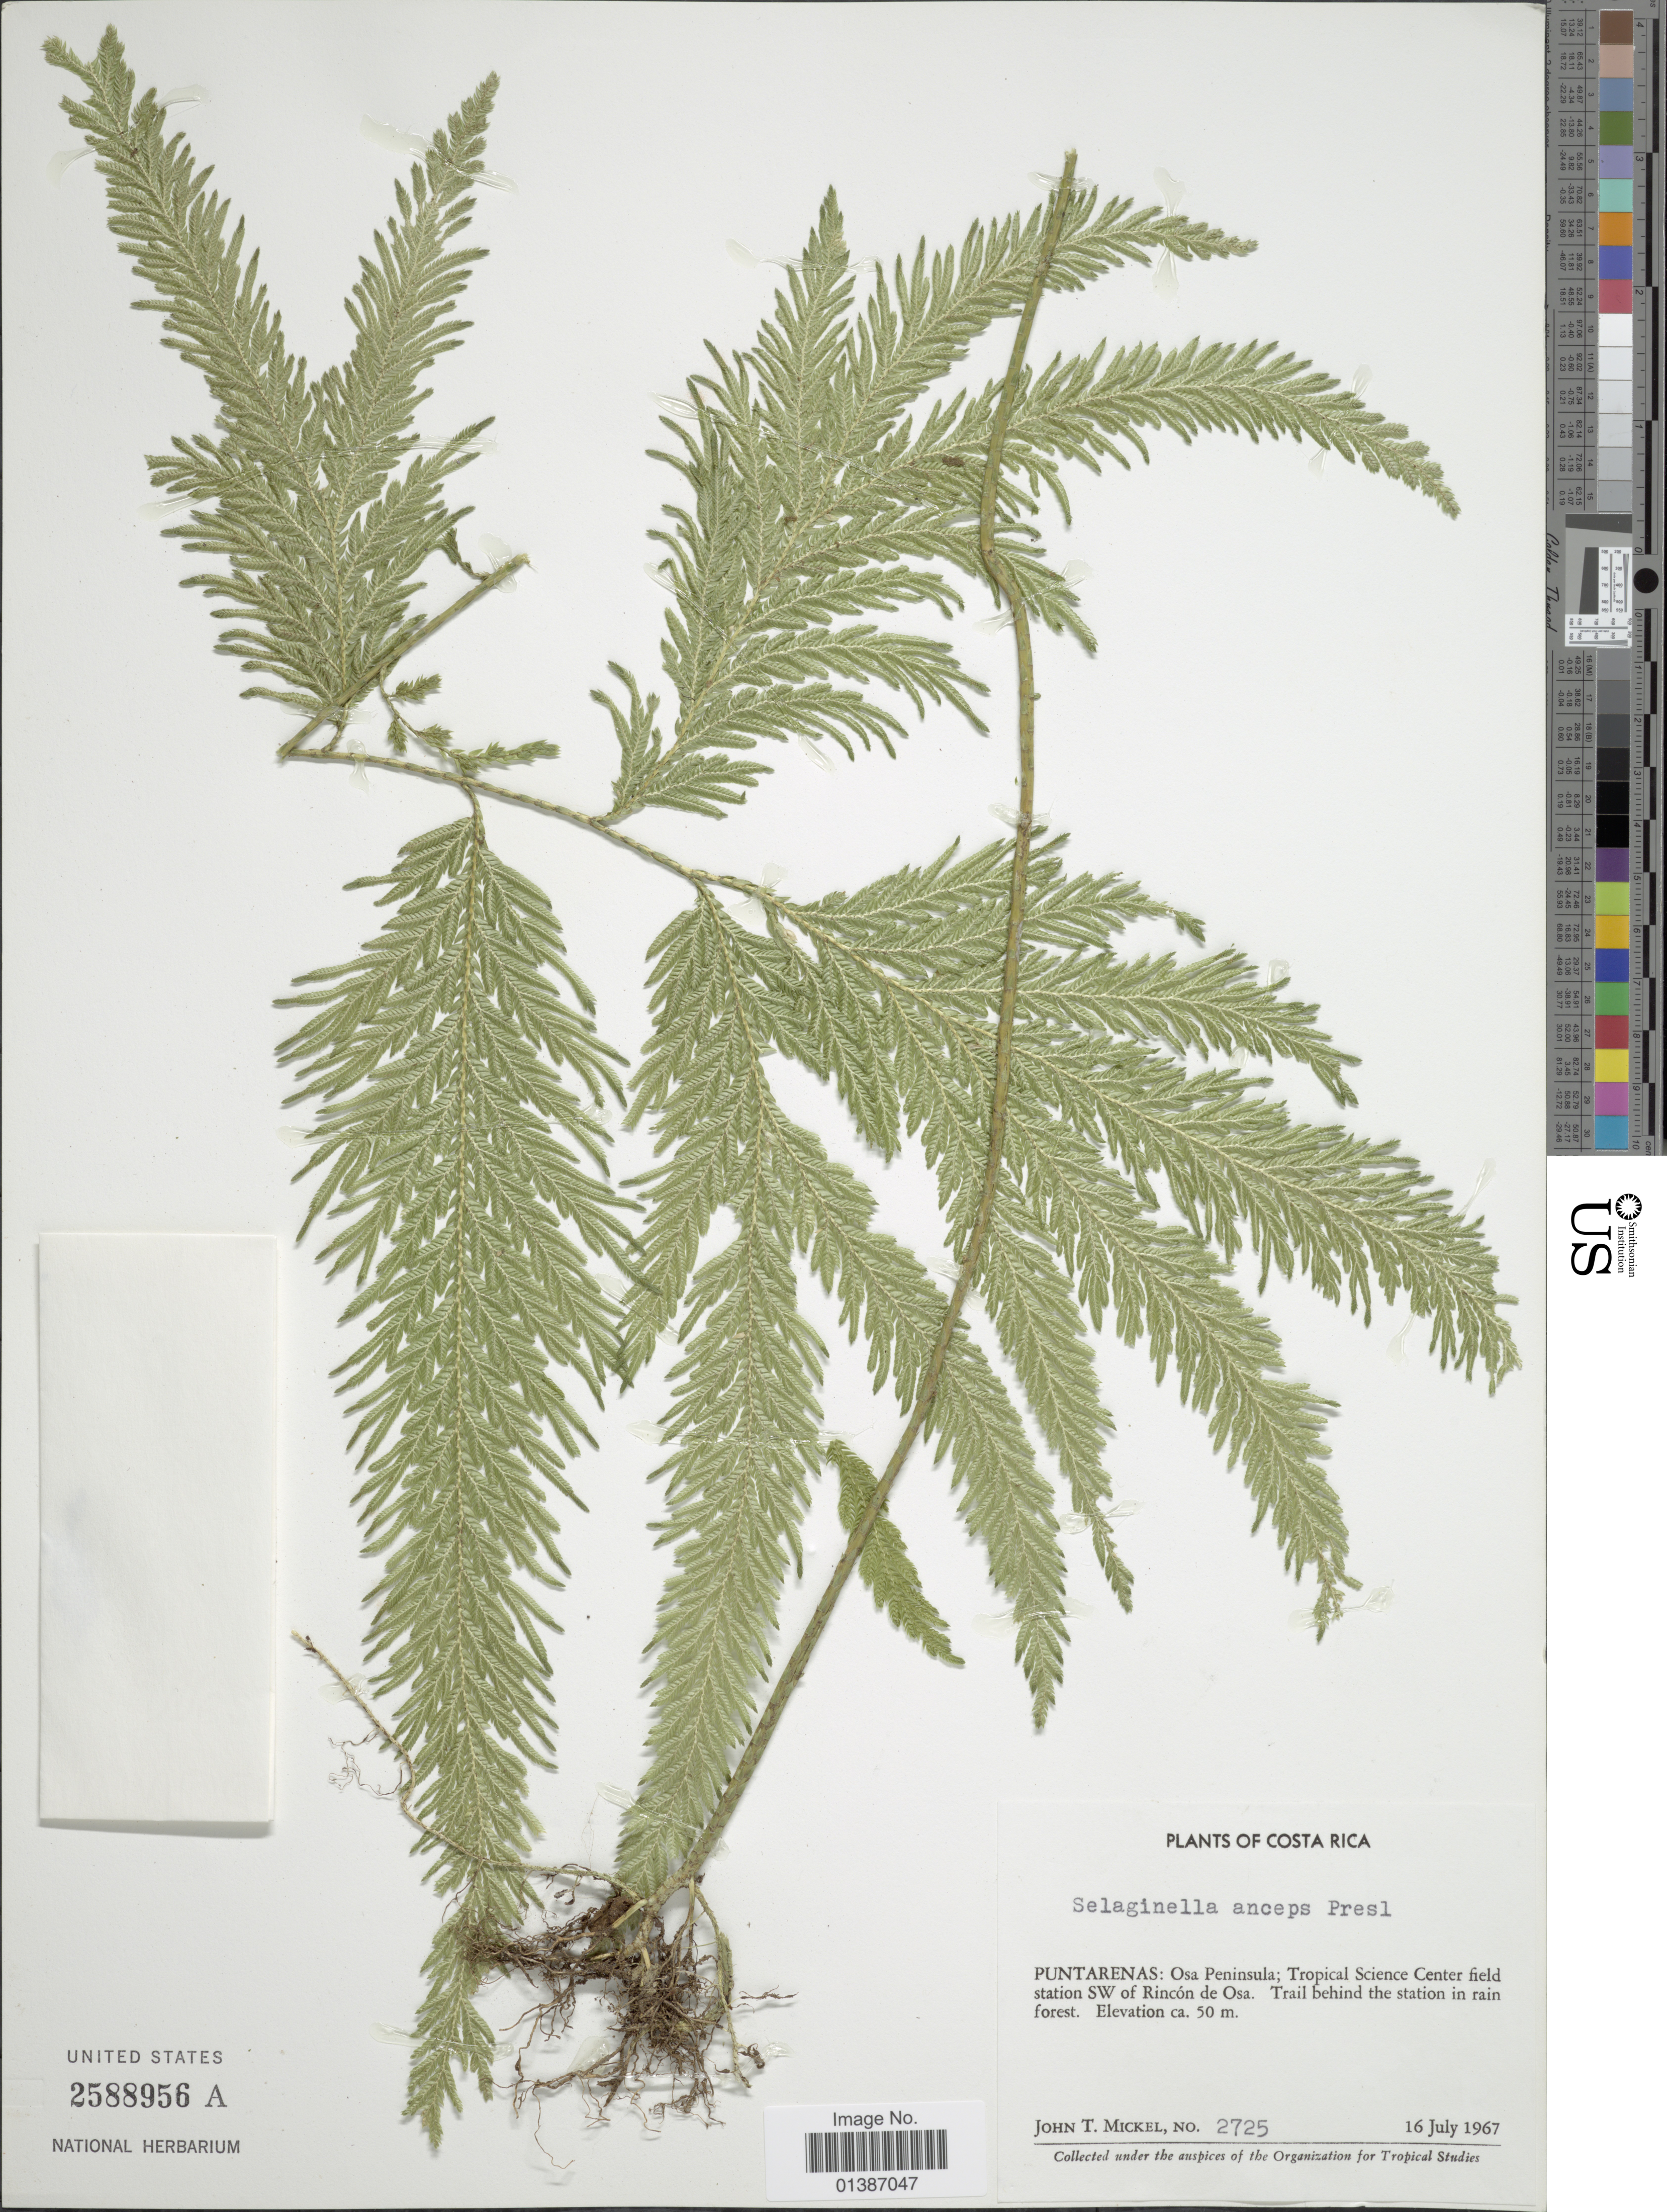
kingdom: Plantae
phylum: Tracheophyta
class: Lycopodiopsida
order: Selaginellales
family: Selaginellaceae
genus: Selaginella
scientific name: Selaginella anceps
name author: (C. Presl)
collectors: J. T. Mickel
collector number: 2725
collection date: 1967-07-16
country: Costa Rica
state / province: Puntarenas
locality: Puntarenas: Osa Peninsula; Tropical Science Center field station SW of Rincón de Osa.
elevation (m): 50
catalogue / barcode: US 2588956A